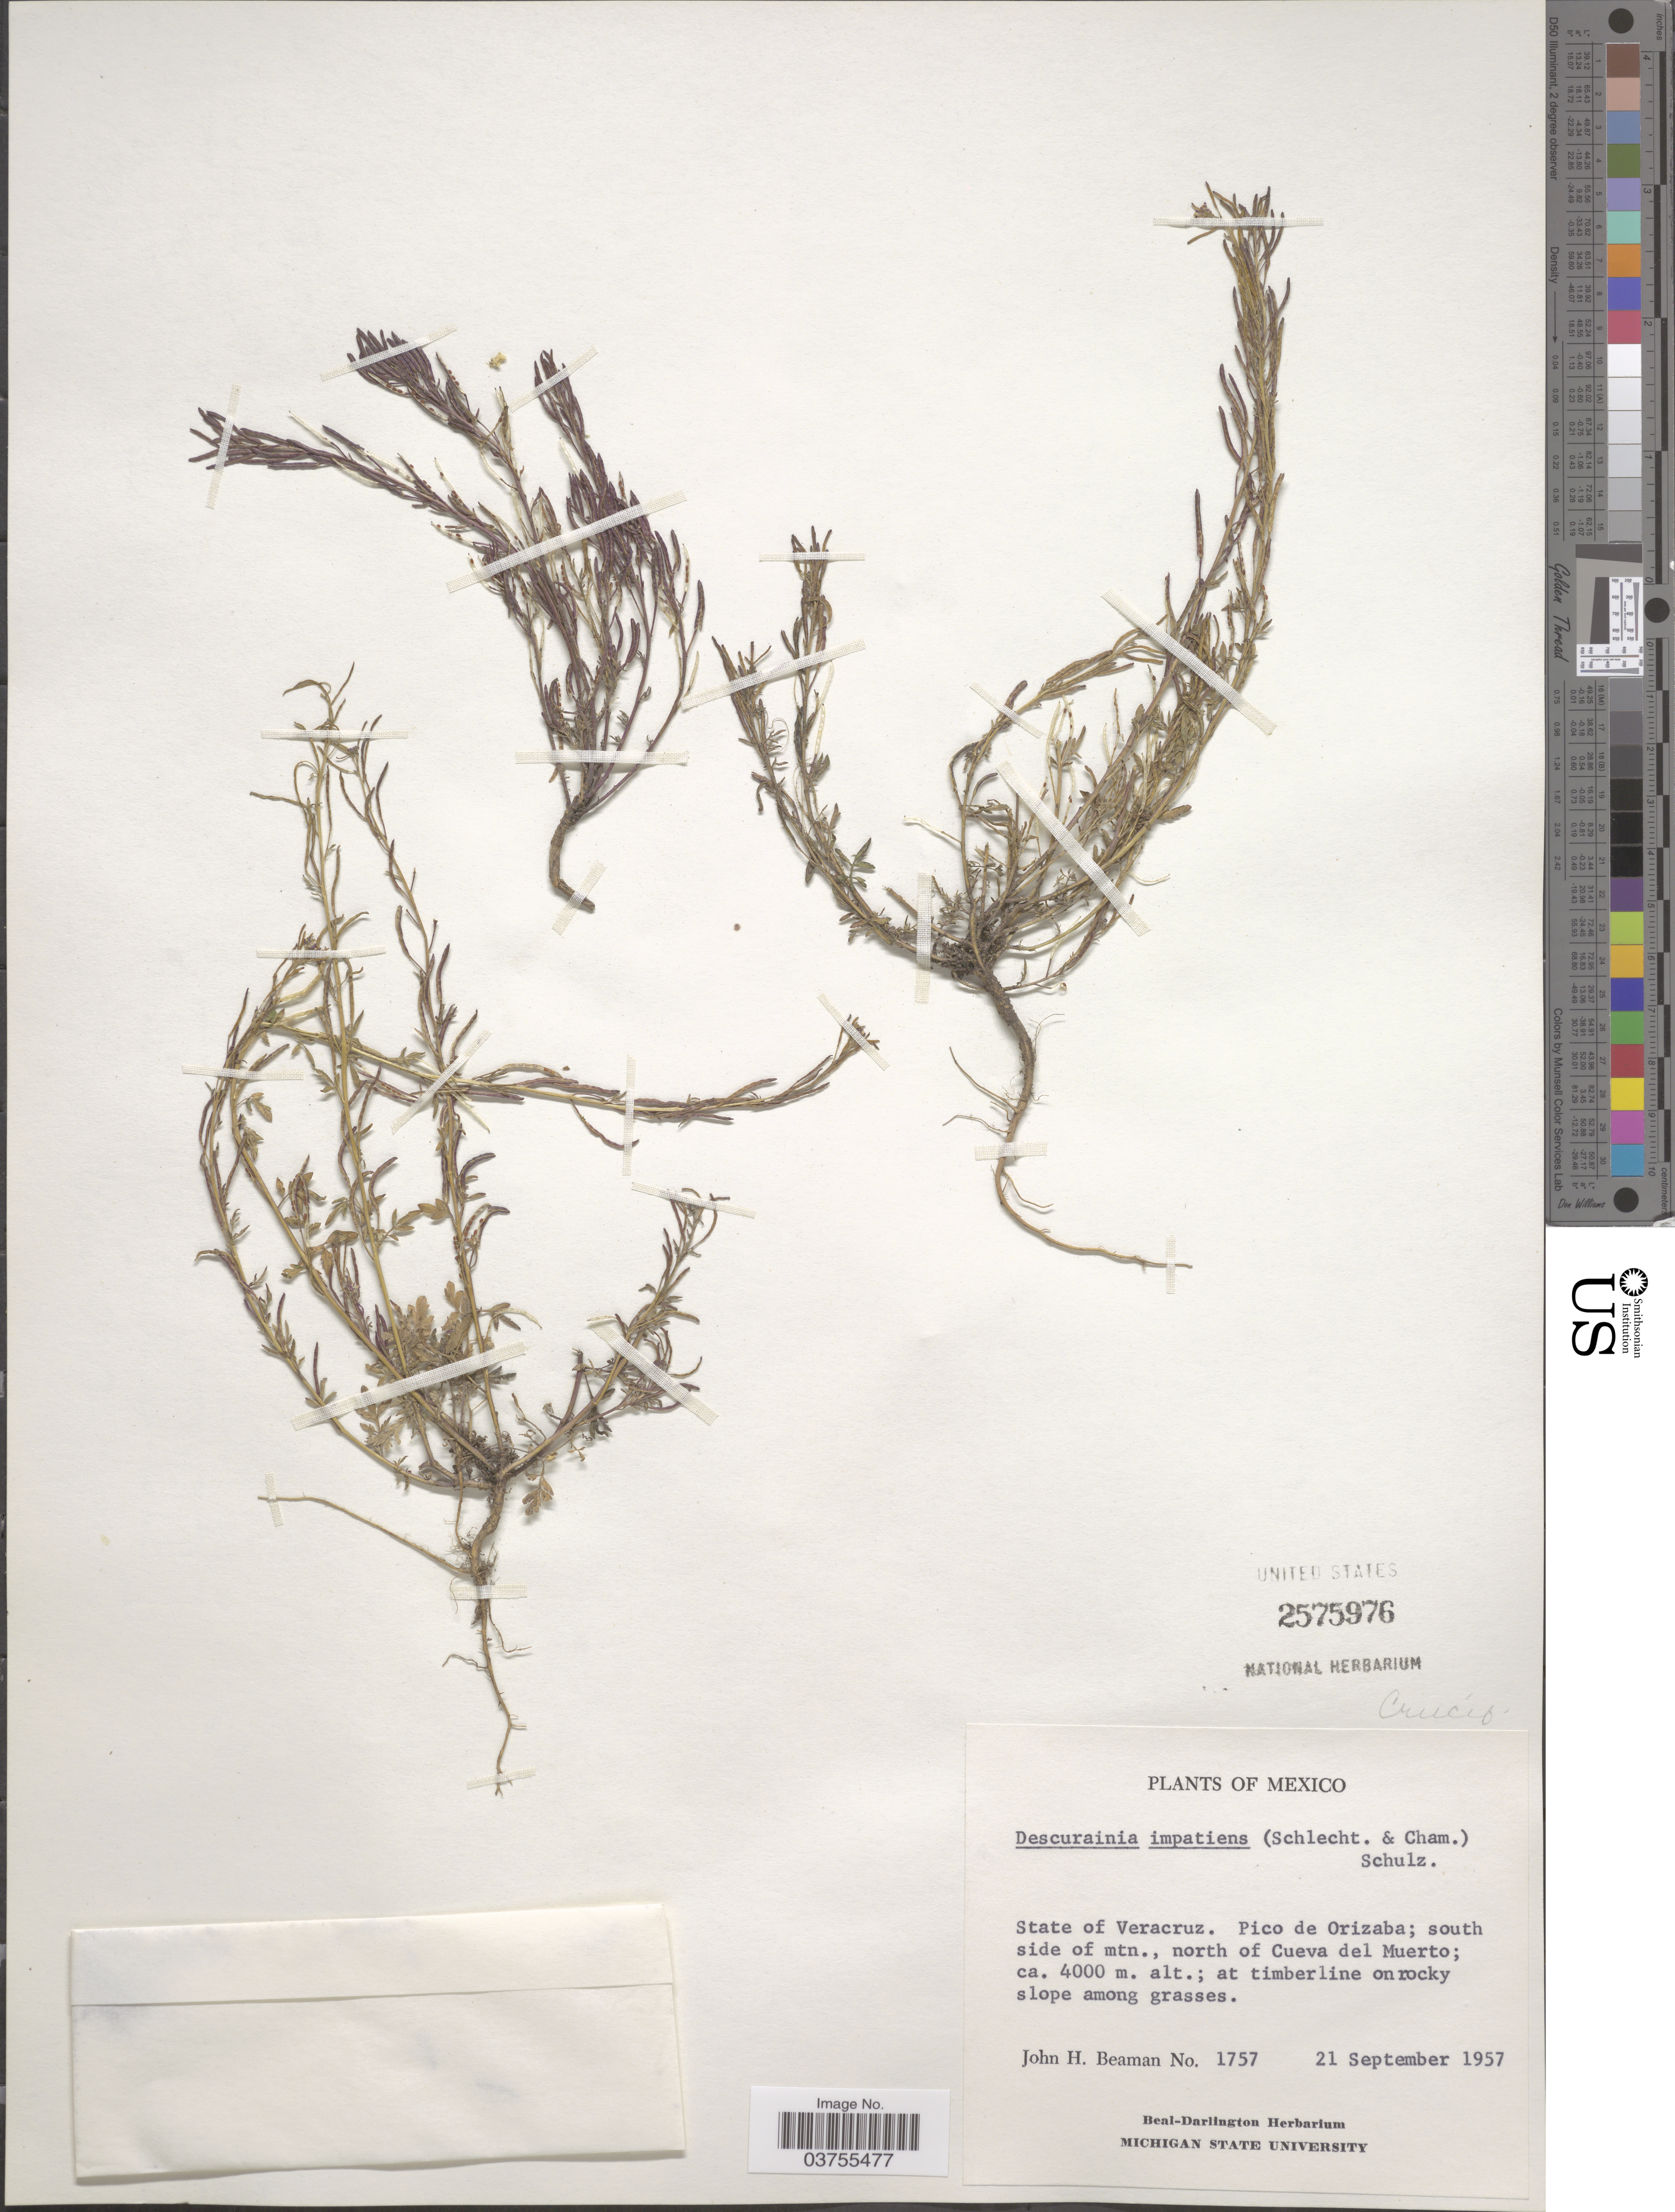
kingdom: Plantae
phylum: Tracheophyta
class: Magnoliopsida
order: Brassicales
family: Brassicaceae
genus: Descurainia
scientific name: Descurainia impatiens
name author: (Schltdl. et al.) O.E. Schulz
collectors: J. H. Beaman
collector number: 1757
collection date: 1957-09-21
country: Mexico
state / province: Veracruz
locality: Pico de Orizaba; south side mtn., north of Cueva del Muerto; at timberline.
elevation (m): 4000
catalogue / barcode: US 2575976